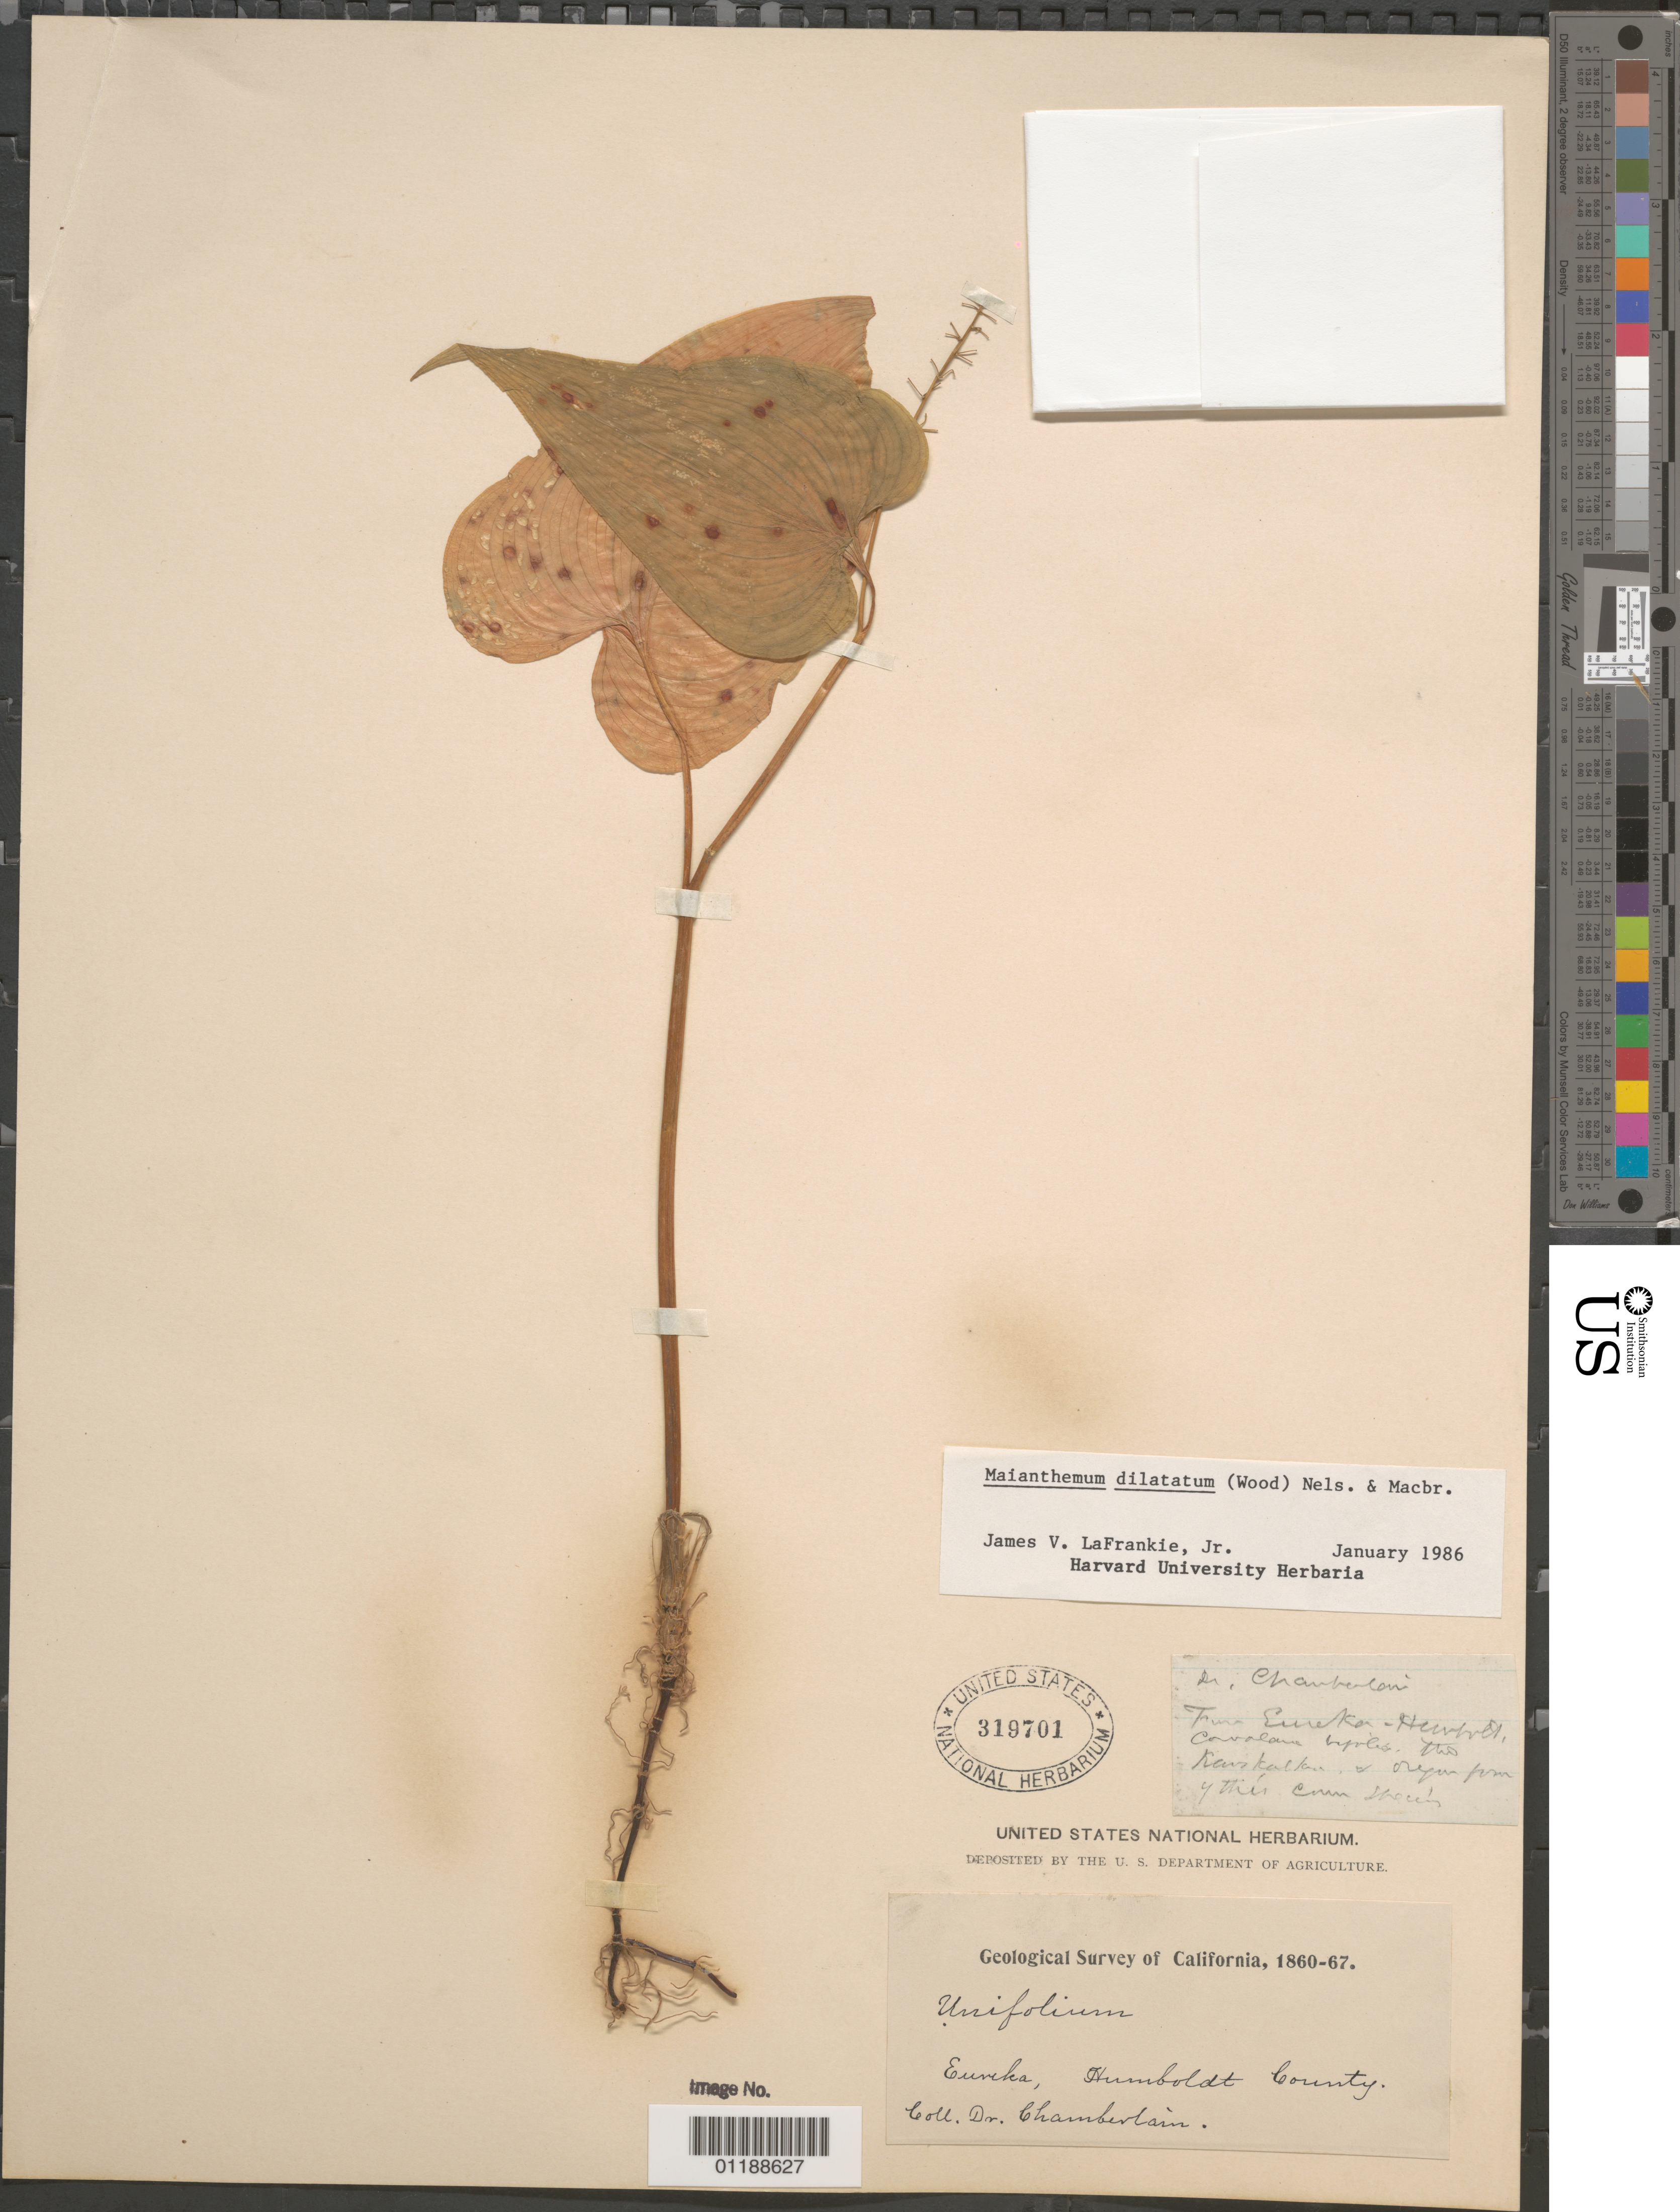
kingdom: Plantae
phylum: Tracheophyta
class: Liliopsida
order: Asparagales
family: Asparagaceae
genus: Maianthemum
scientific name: Maianthemum dilatatum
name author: (Alph. Wood) A. Nelson & J.F. Macbr.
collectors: -. Chamberlain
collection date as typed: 1860 to -- --- 1867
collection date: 1860/1867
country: United States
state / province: California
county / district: Humboldt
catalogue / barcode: US 319701